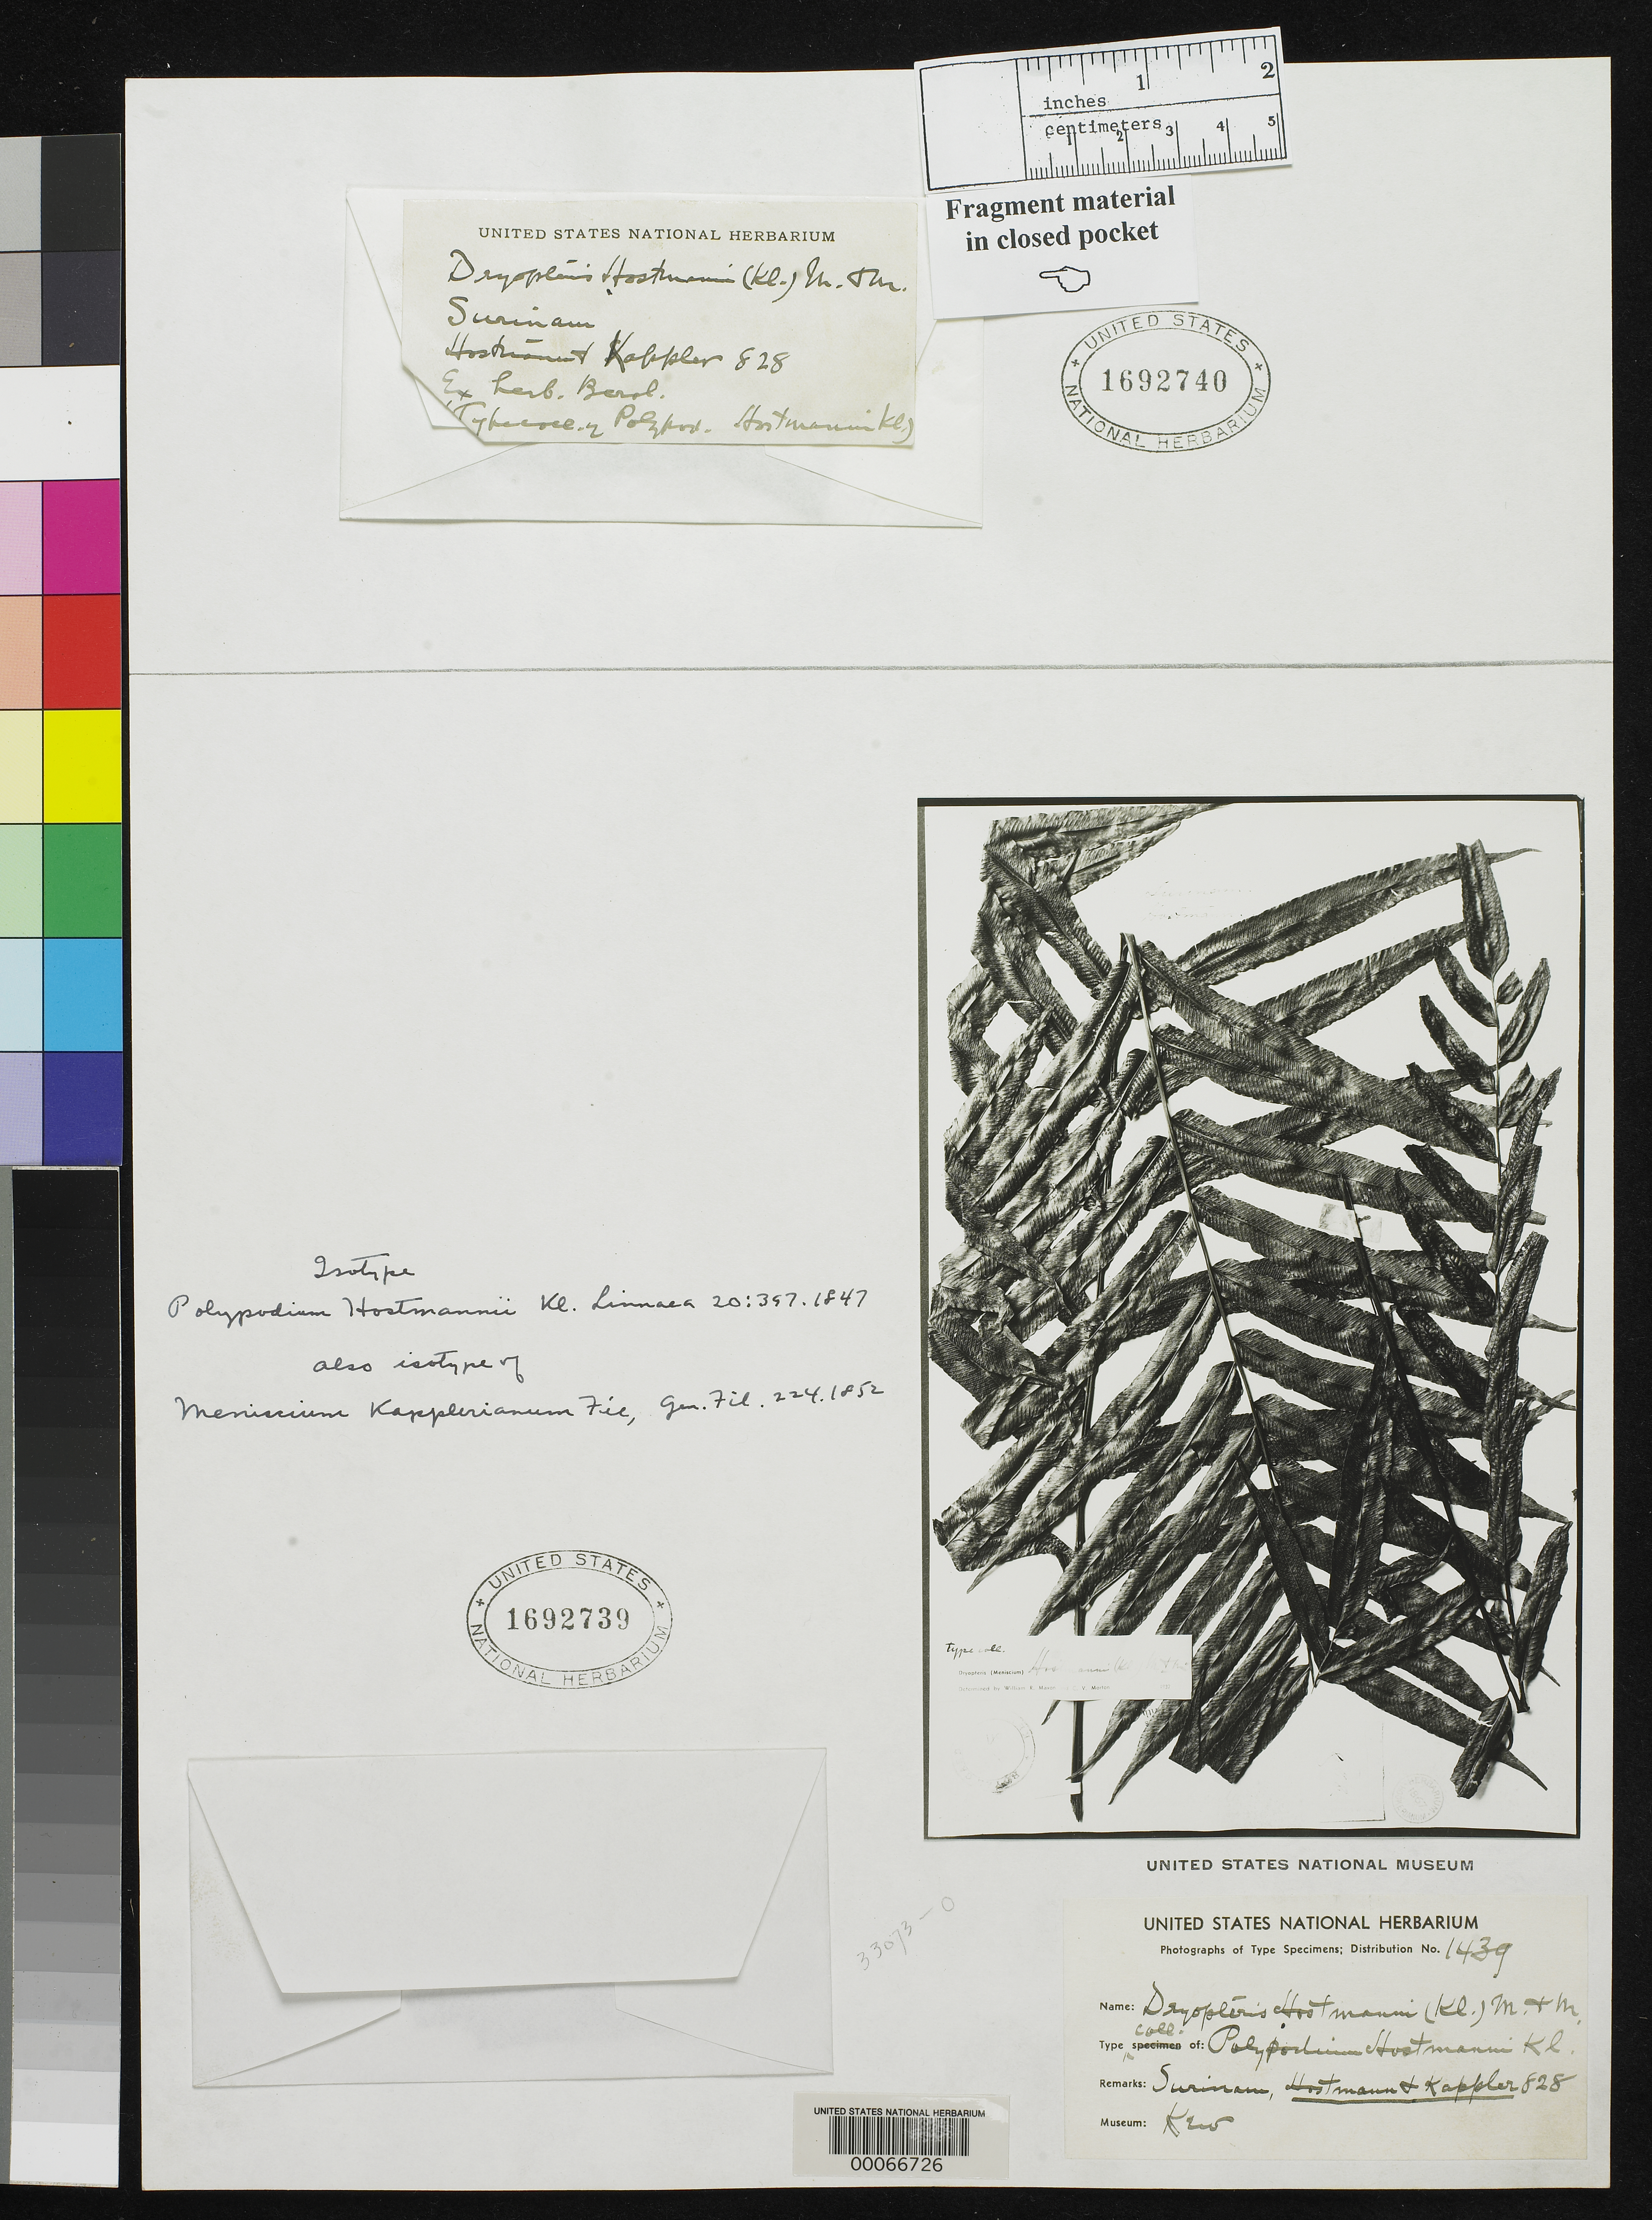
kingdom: Plantae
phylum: Tracheophyta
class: Polypodiopsida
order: Polypodiales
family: Polypodiaceae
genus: Polypodium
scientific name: Polypodium hostmannii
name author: Klotzsch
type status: Type Collection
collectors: F. Hostmann & A. Kappler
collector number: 828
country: Suriname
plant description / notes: Photograph and fragmentary material of type specimen ex herb. Kew.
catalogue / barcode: US 1692739-2